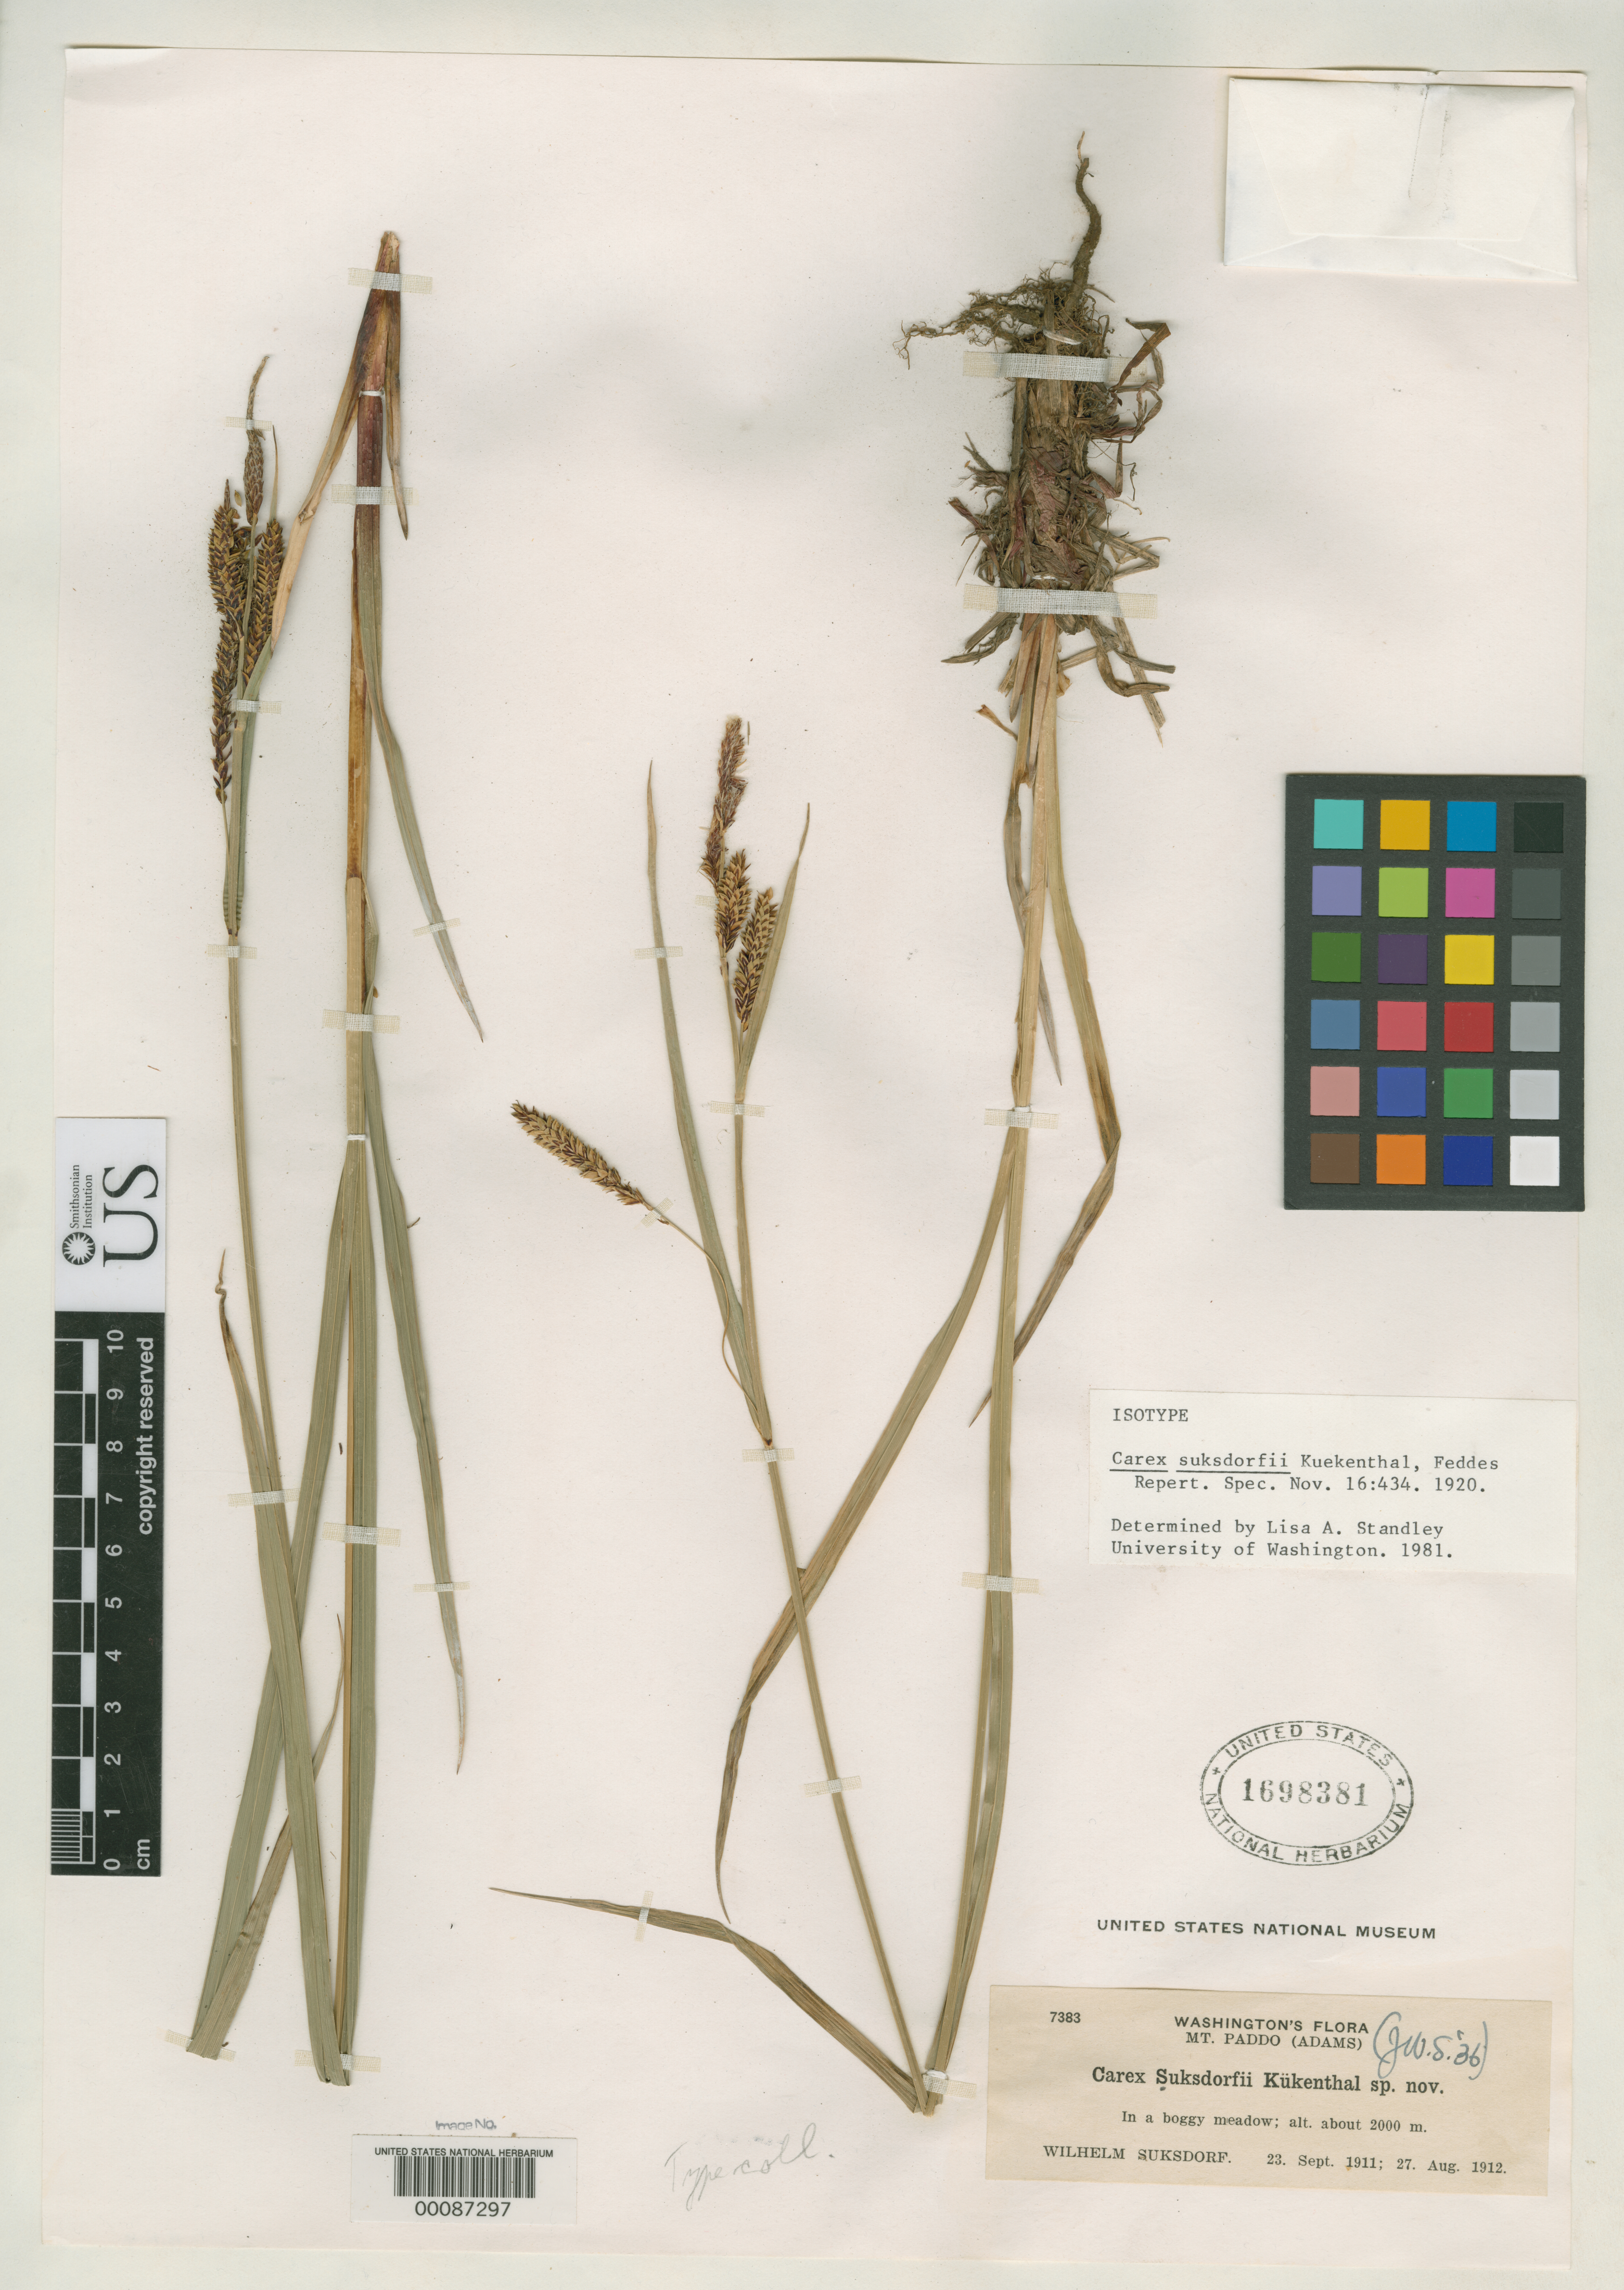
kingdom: Plantae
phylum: Tracheophyta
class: Liliopsida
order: Poales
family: Cyperaceae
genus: Carex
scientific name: Carex suksdorfii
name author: Kük.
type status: Isotype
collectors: W. N. Suksdorf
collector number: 7383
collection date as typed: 23 Sep 1911 and 27 Aug 1912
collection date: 1911-09-23,1912-08-27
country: United States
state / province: Washington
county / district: Skamania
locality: Mt. Paddo, Adams.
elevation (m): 2000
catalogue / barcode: US 1698381